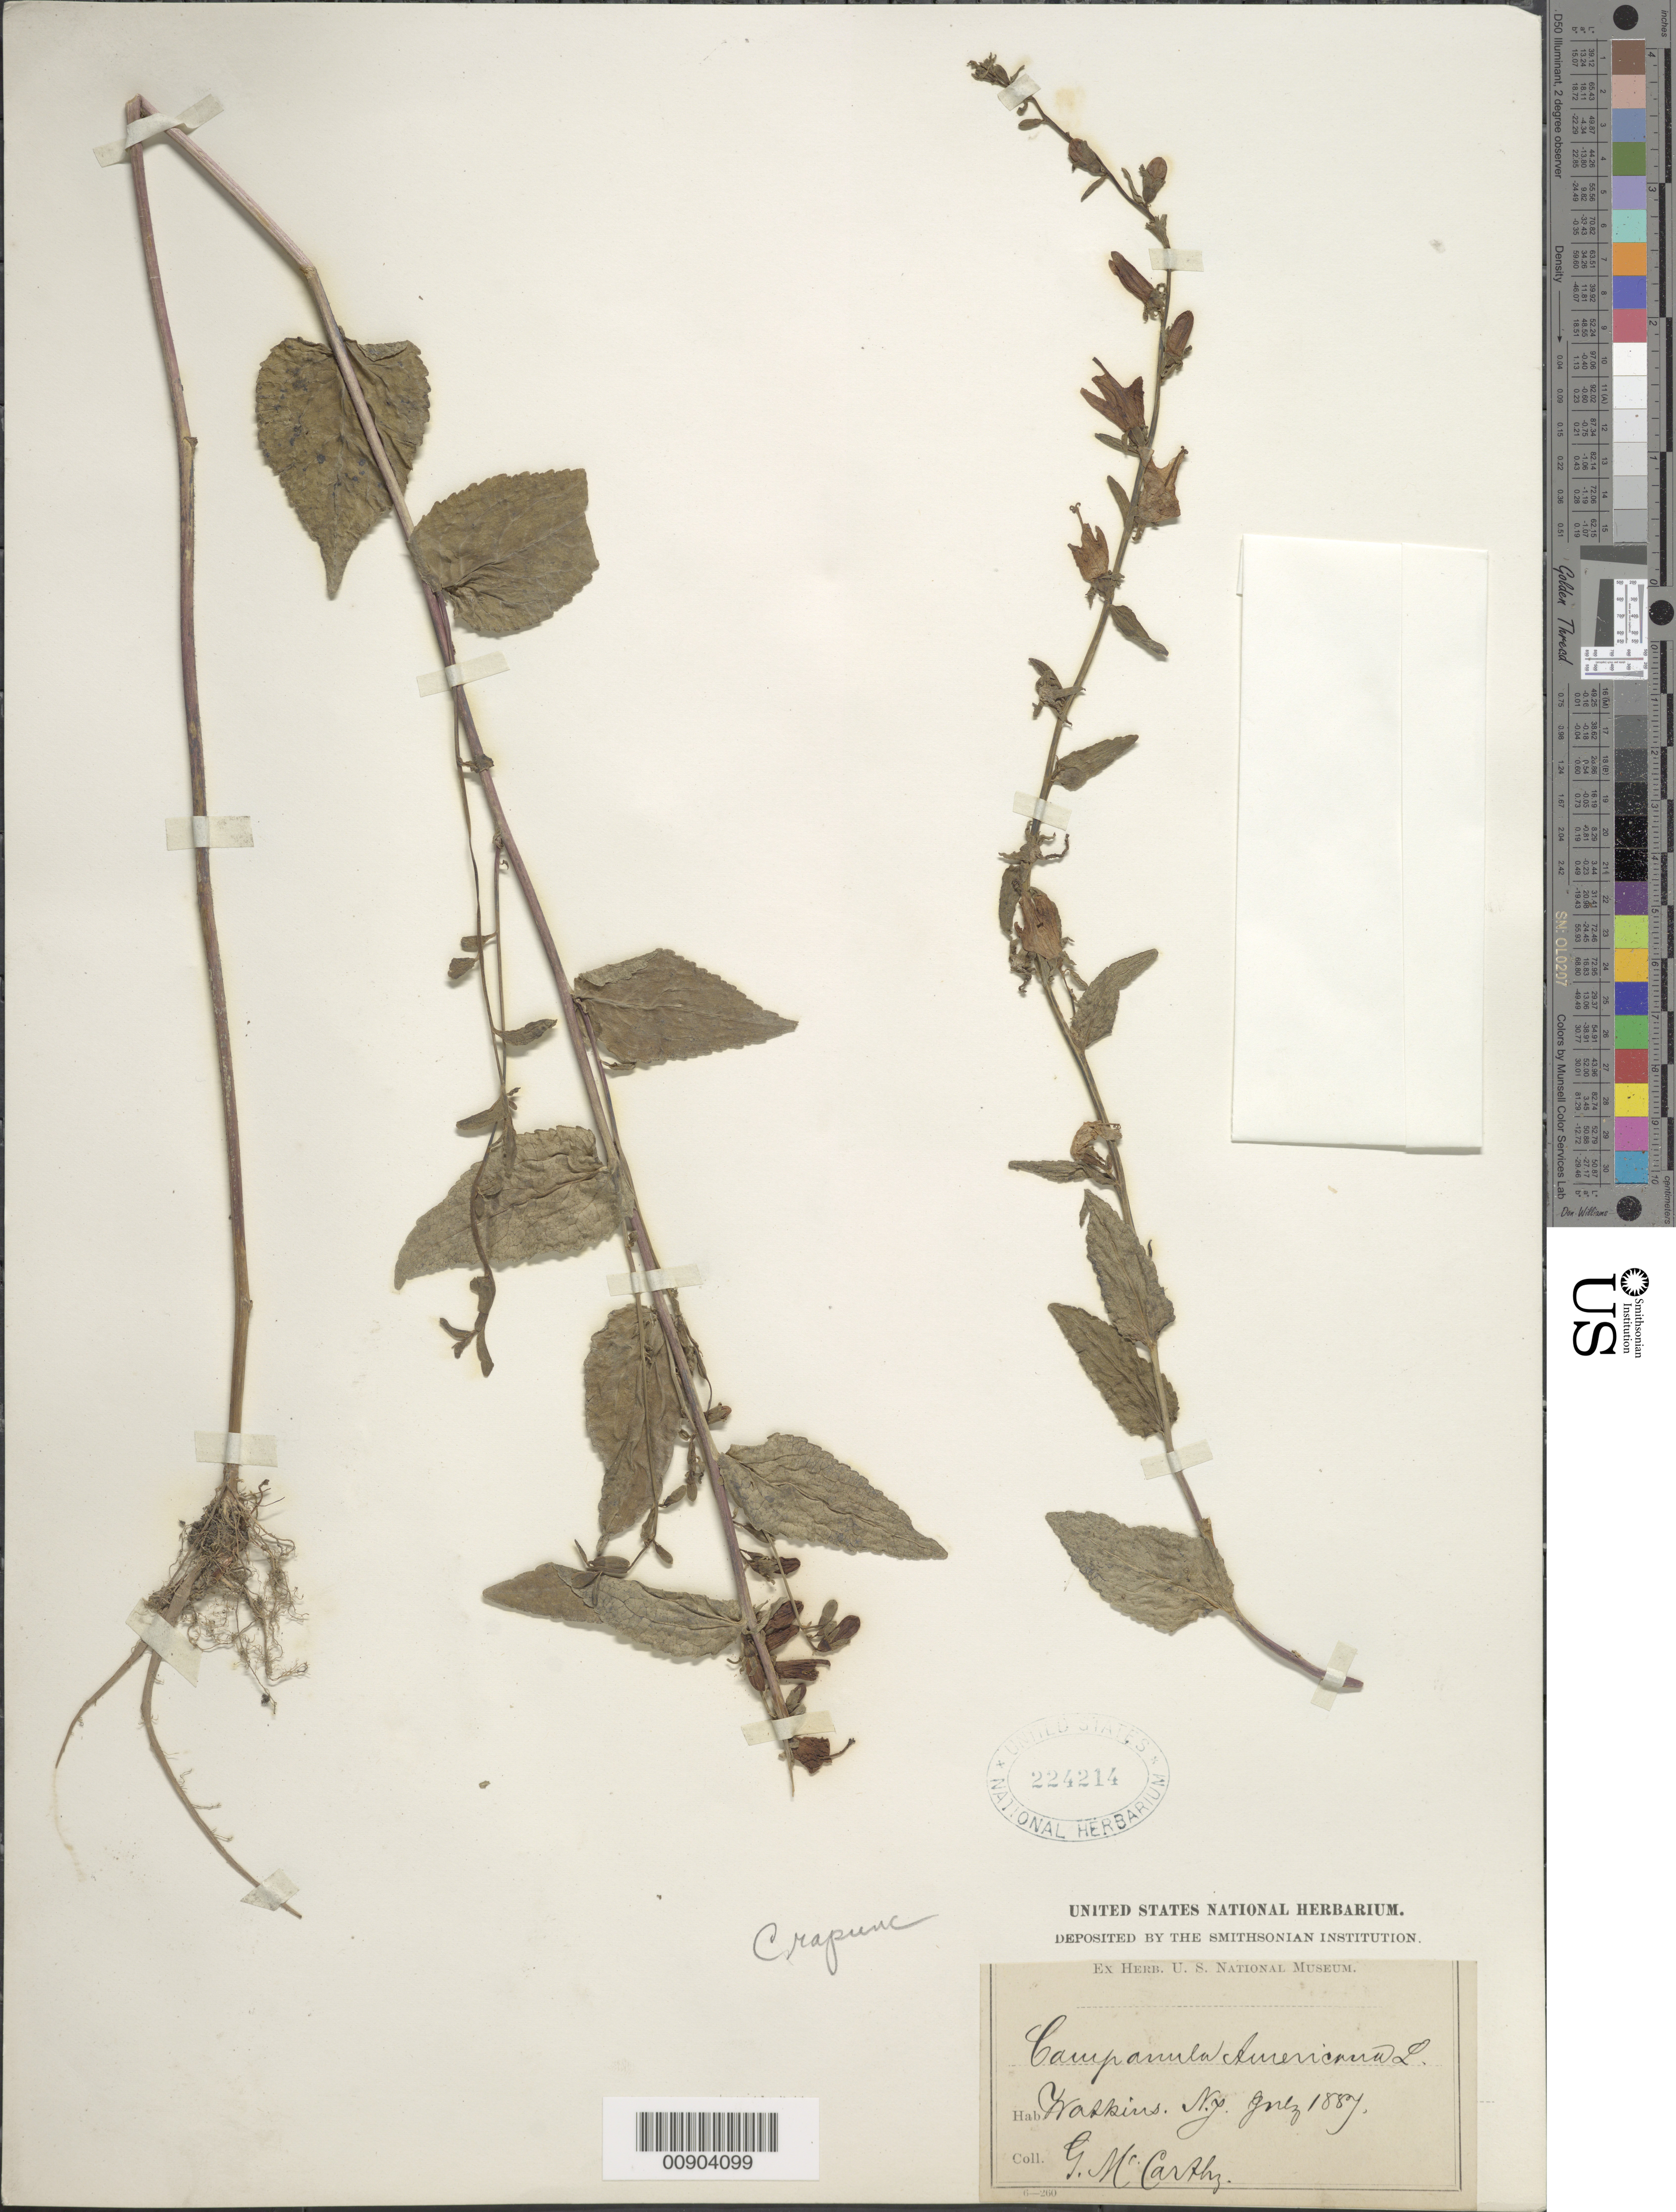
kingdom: Plantae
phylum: Tracheophyta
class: Magnoliopsida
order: Asterales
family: Campanulaceae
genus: Campanula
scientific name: Campanula rapunculoides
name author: L.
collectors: G. McCarthy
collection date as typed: Jul 1887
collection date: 1887-07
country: United States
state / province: New York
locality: Watkins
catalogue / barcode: US 224214